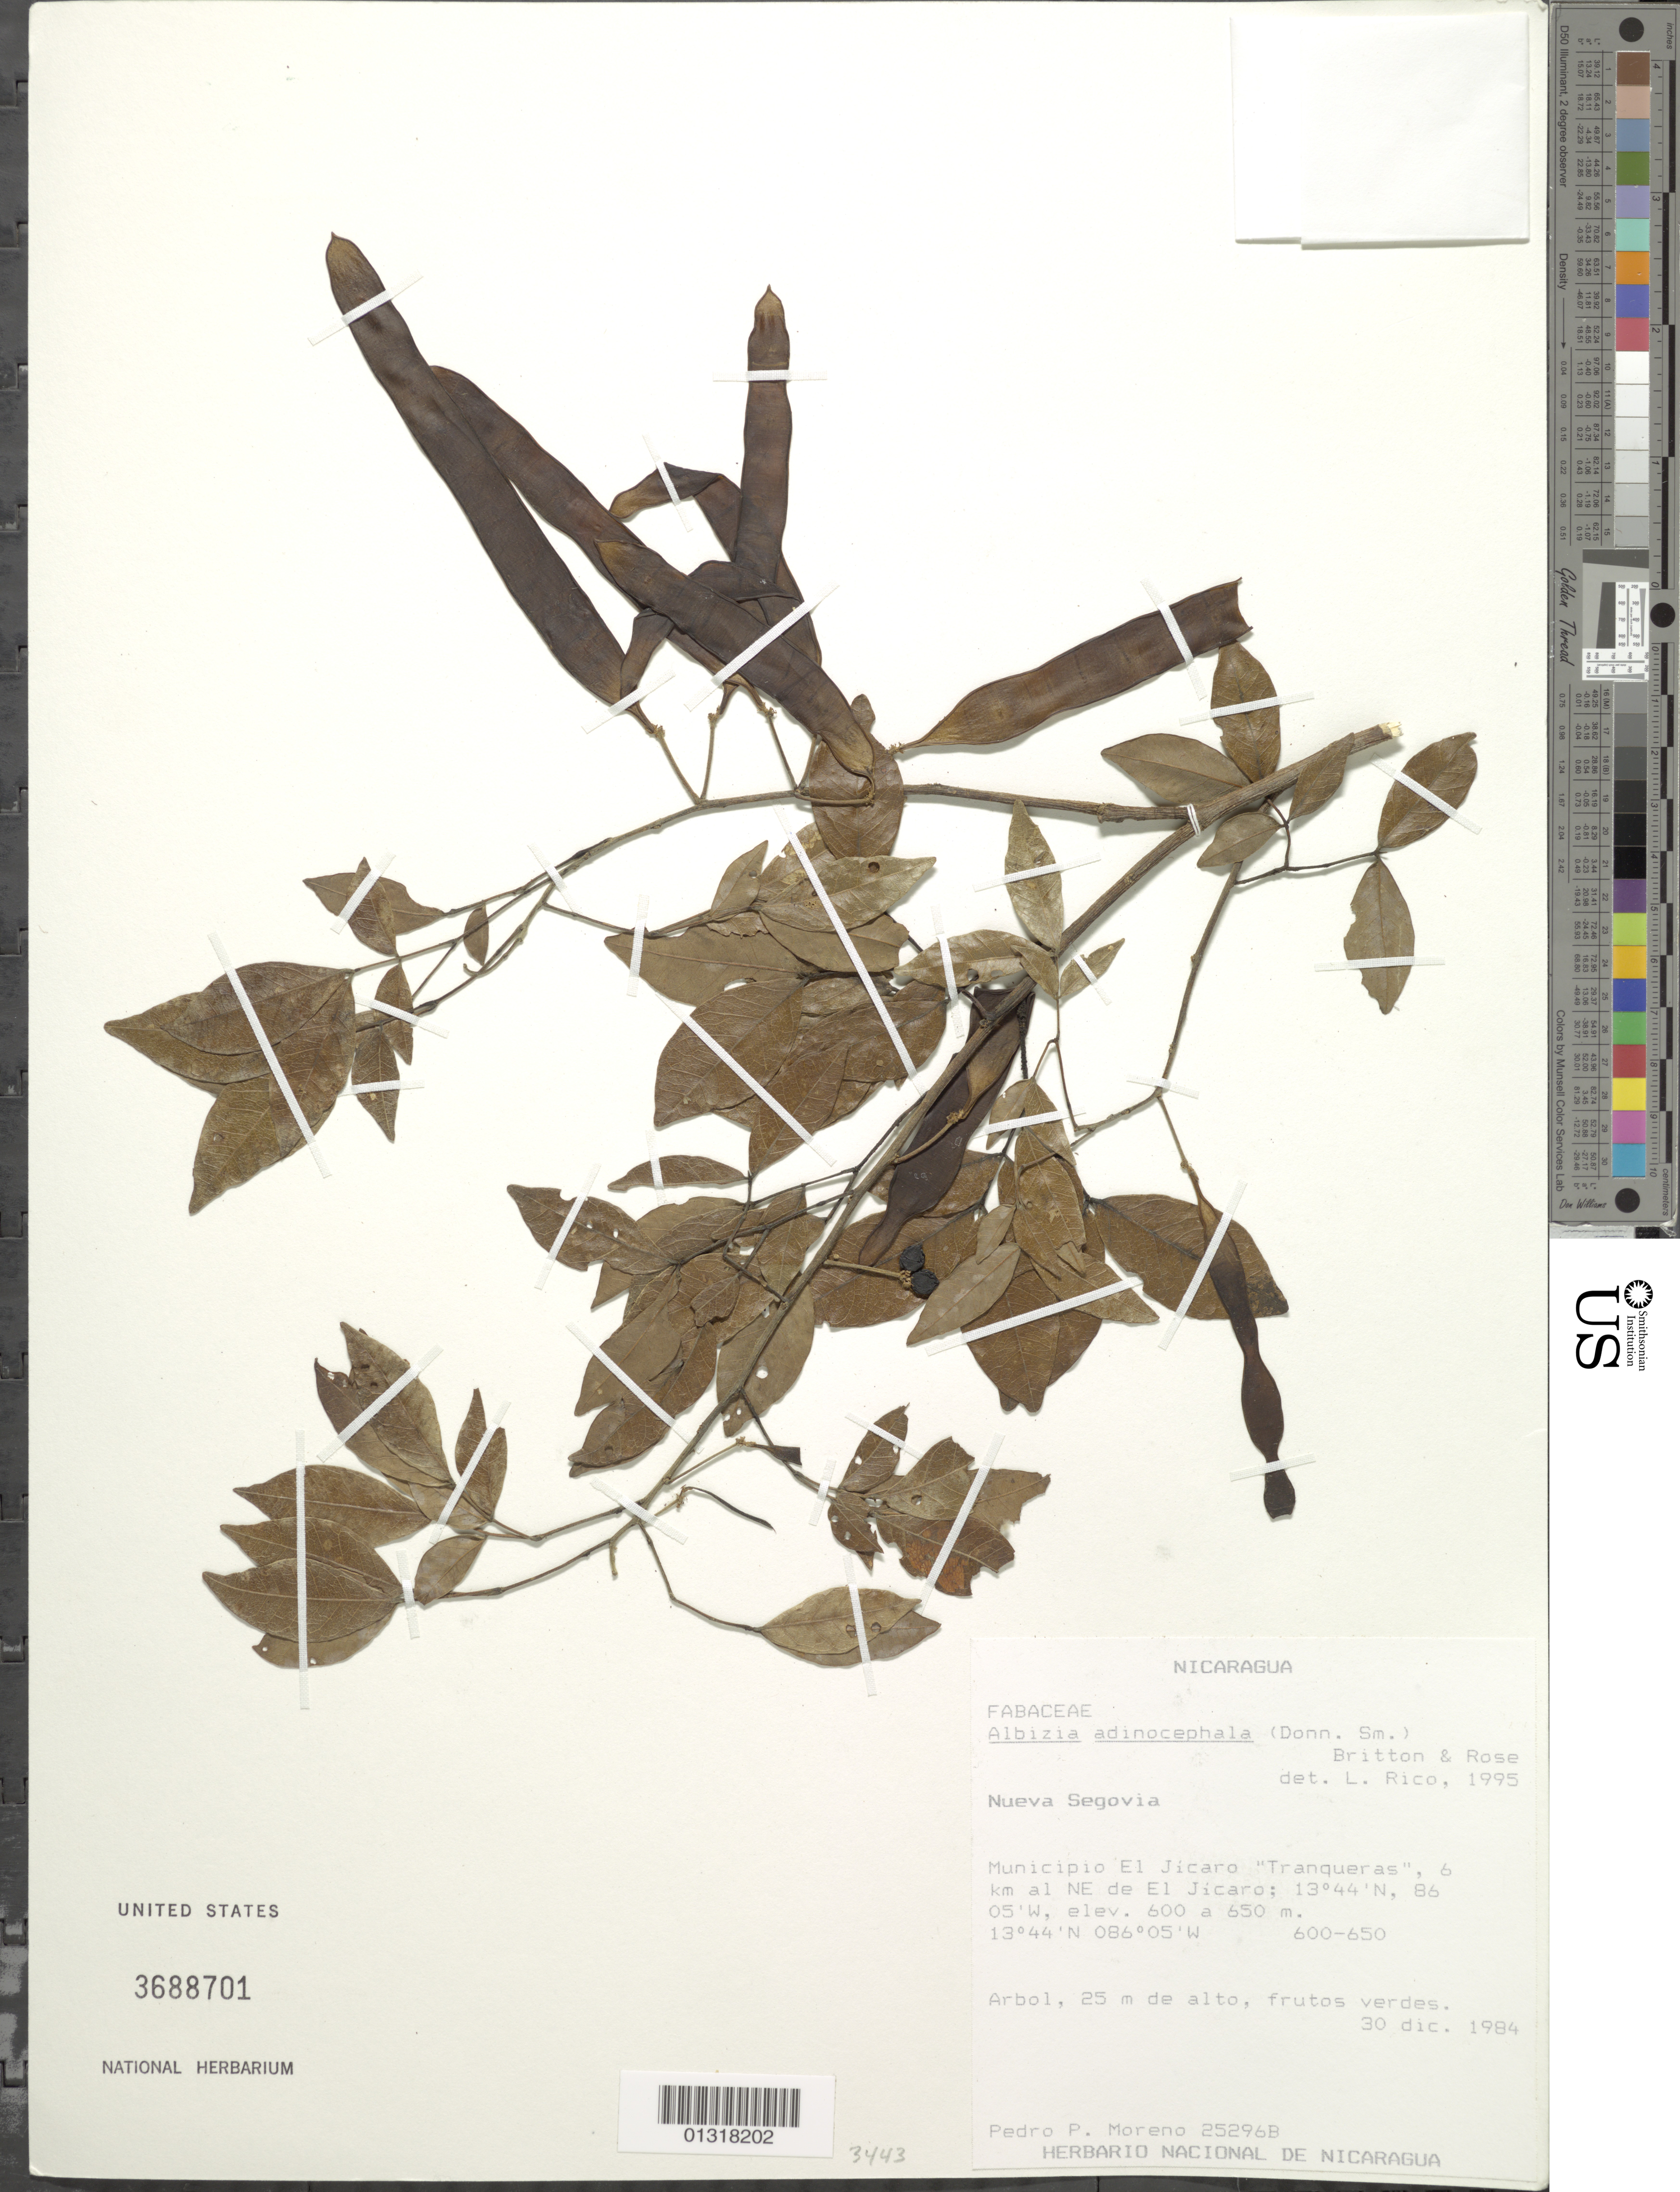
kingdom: Plantae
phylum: Tracheophyta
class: Magnoliopsida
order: Fabales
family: Fabaceae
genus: Pseudalbizzia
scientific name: Pseudalbizzia adinocephala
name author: (Donn. Sm.) Koenen & Duno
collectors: P. Moreno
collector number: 25296B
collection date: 1984-12-30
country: Nicaragua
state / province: Nueva Segovia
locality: Municipio de El Jícaro , 6 km al NE de El Jicaro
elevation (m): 600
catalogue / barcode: US 3688701